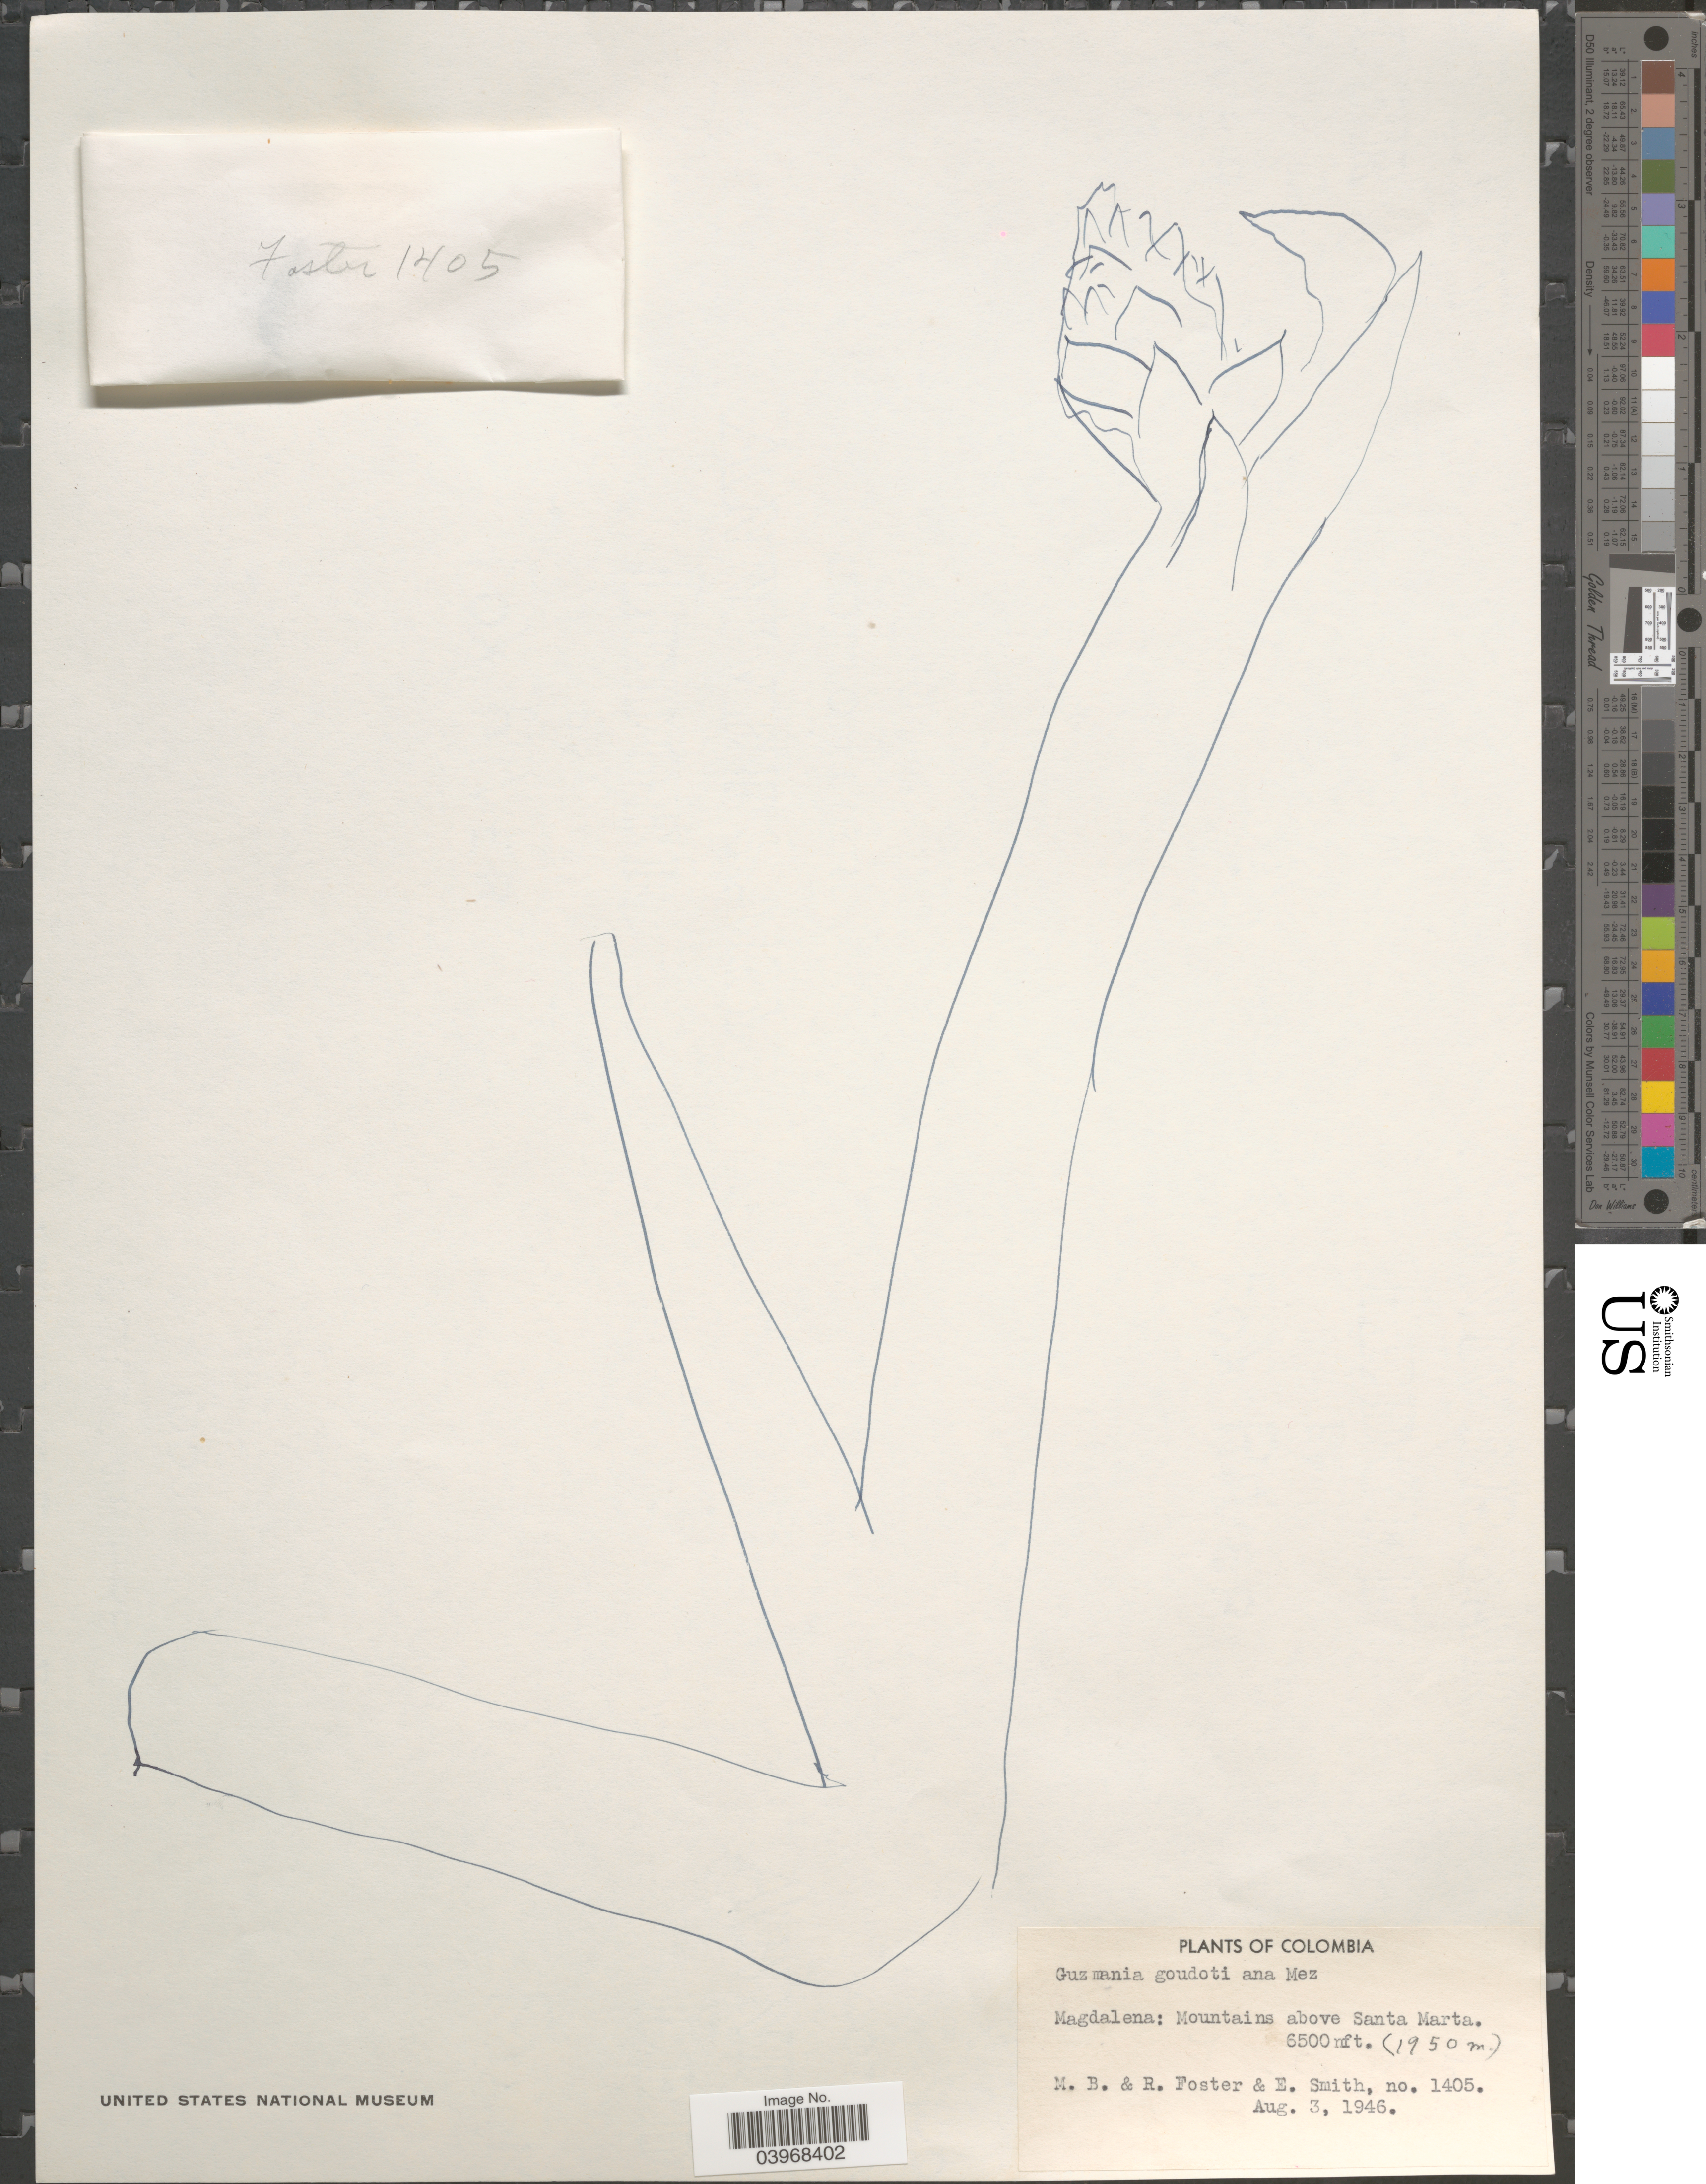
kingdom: Plantae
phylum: Tracheophyta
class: Liliopsida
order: Poales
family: Bromeliaceae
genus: Guzmania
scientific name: Guzmania goudotiana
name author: Mez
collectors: M. B. Foster, R. Foster & E. Smith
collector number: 1405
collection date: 1946-08-03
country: Colombia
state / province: Magdalena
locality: Mountains above Santa Marta.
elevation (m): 1981